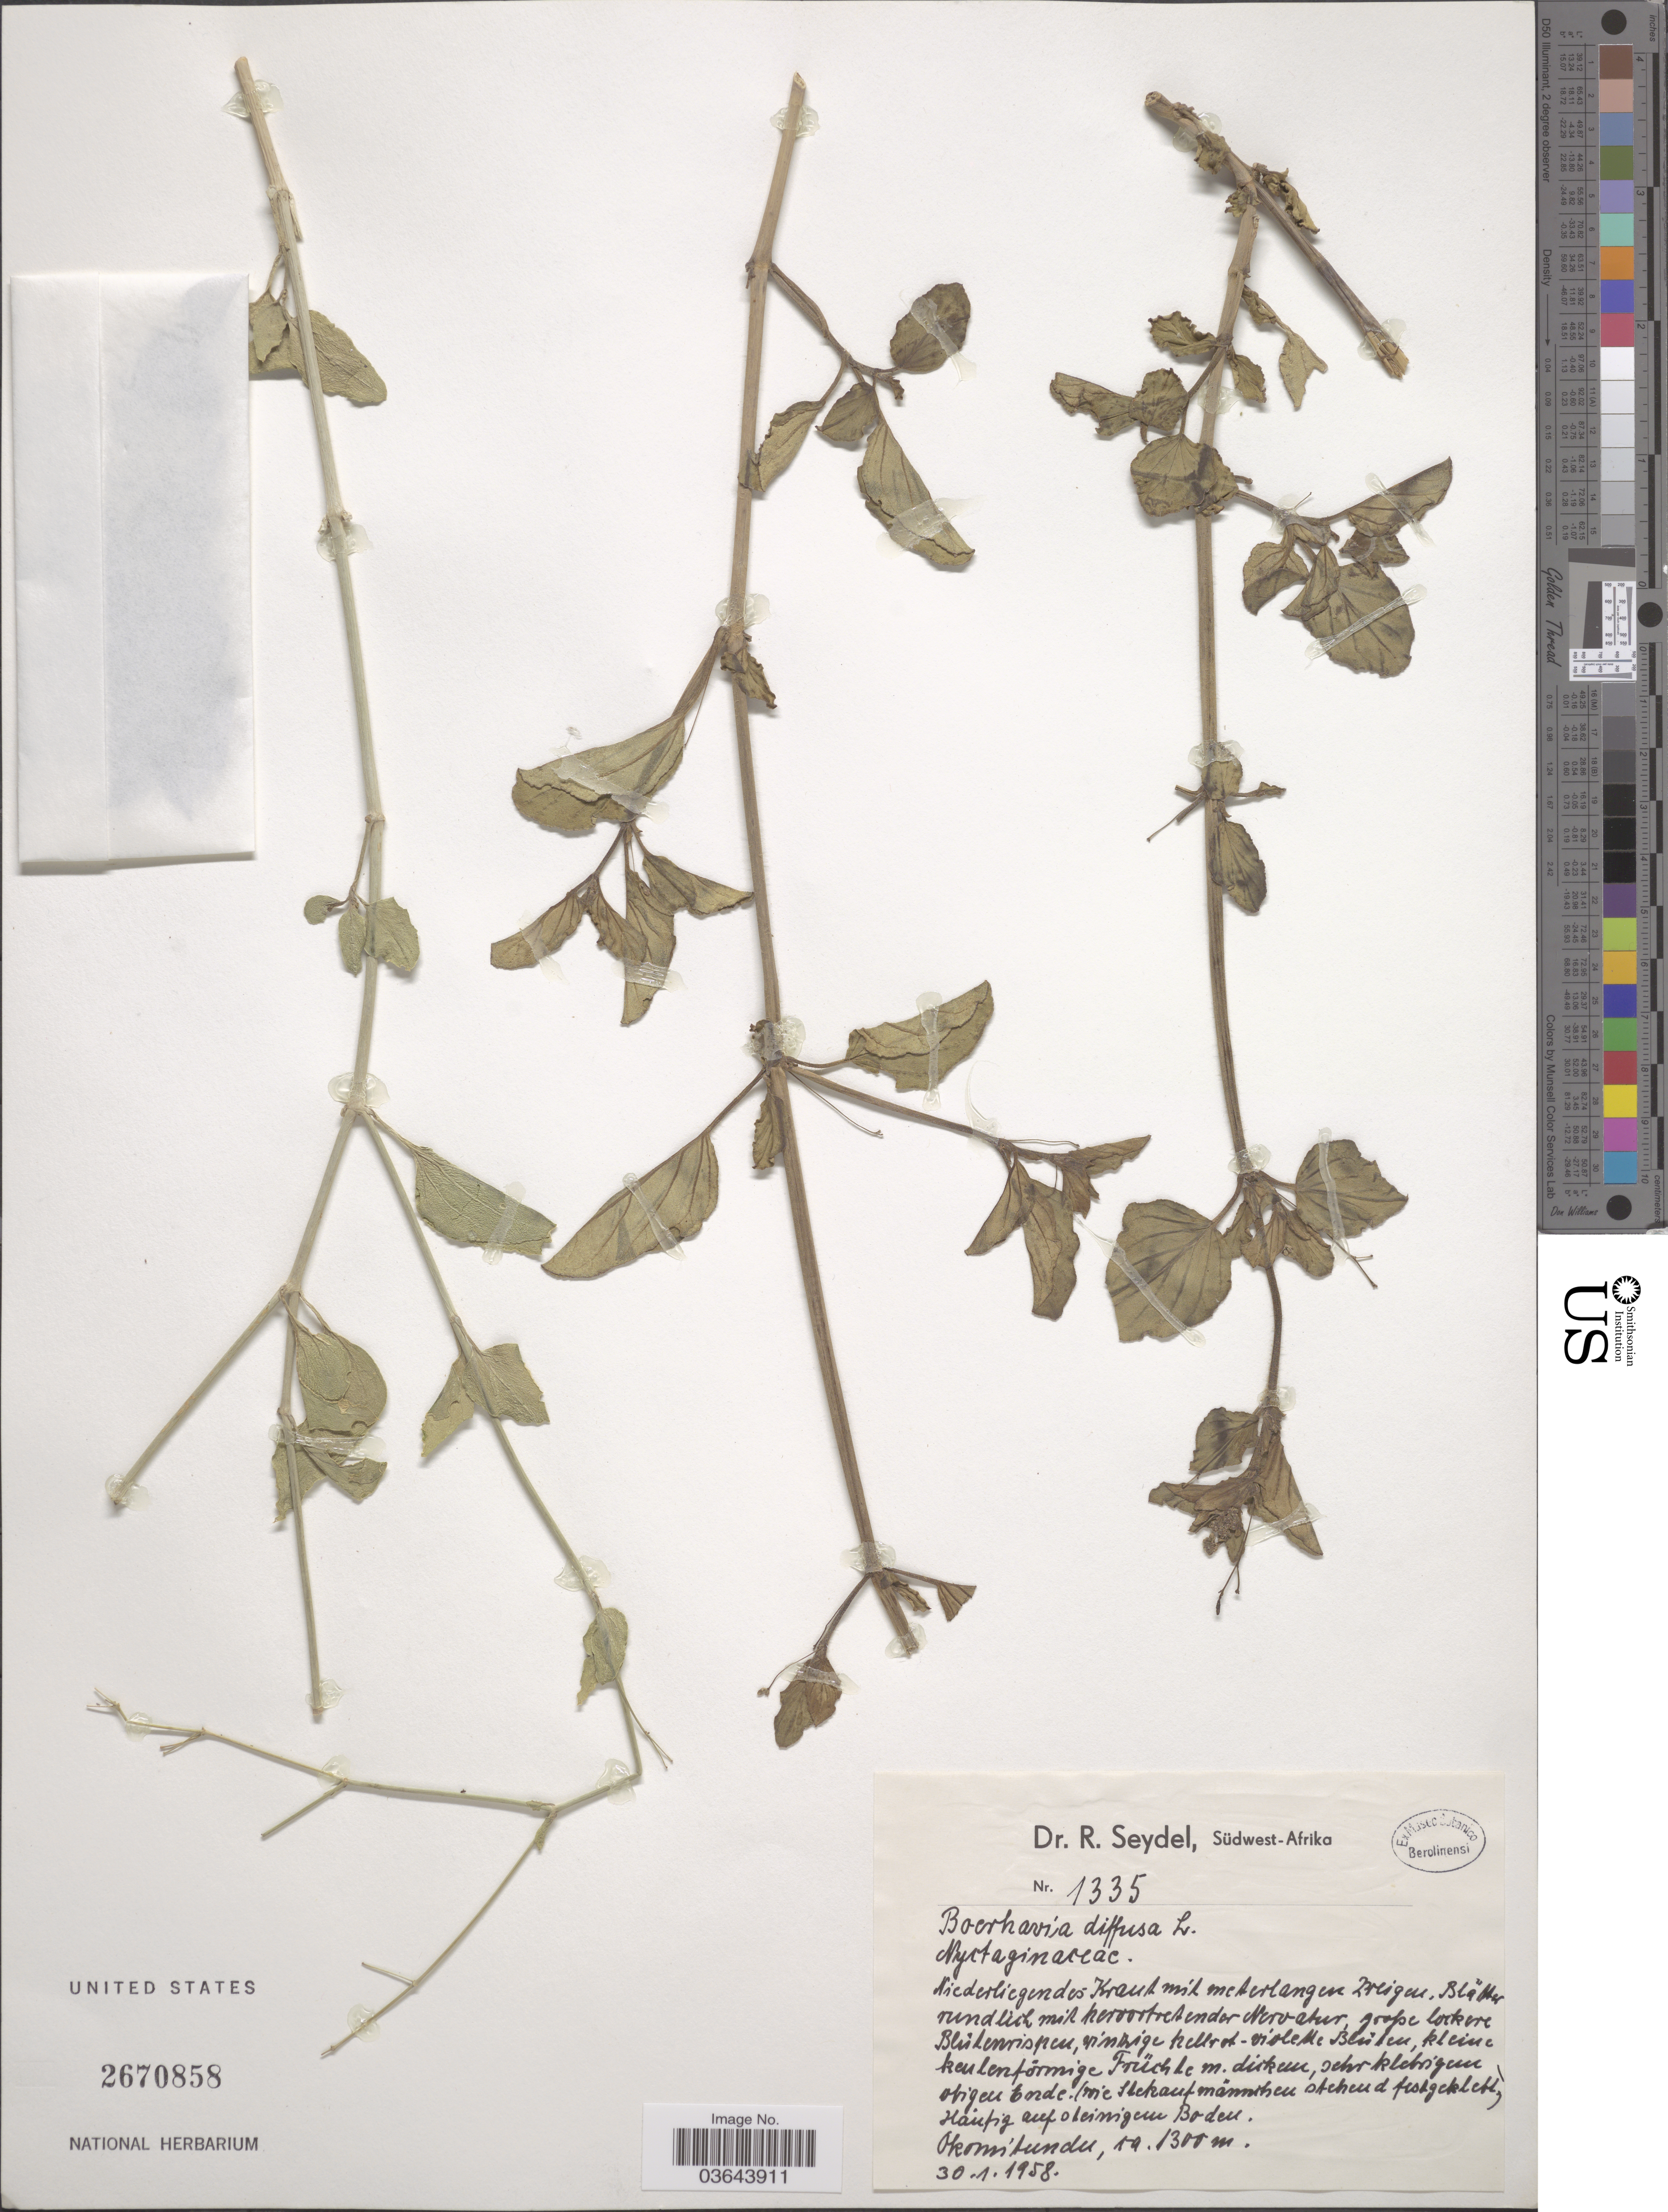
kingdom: Plantae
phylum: Tracheophyta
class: Magnoliopsida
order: Caryophyllales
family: Nyctaginaceae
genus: Boerhavia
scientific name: Boerhavia diffusa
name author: L.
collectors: R. Seydel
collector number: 1335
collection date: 1958-01-30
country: Namibia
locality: Südwest-Afrika. Okomitundu.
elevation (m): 1300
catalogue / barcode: US 2670858